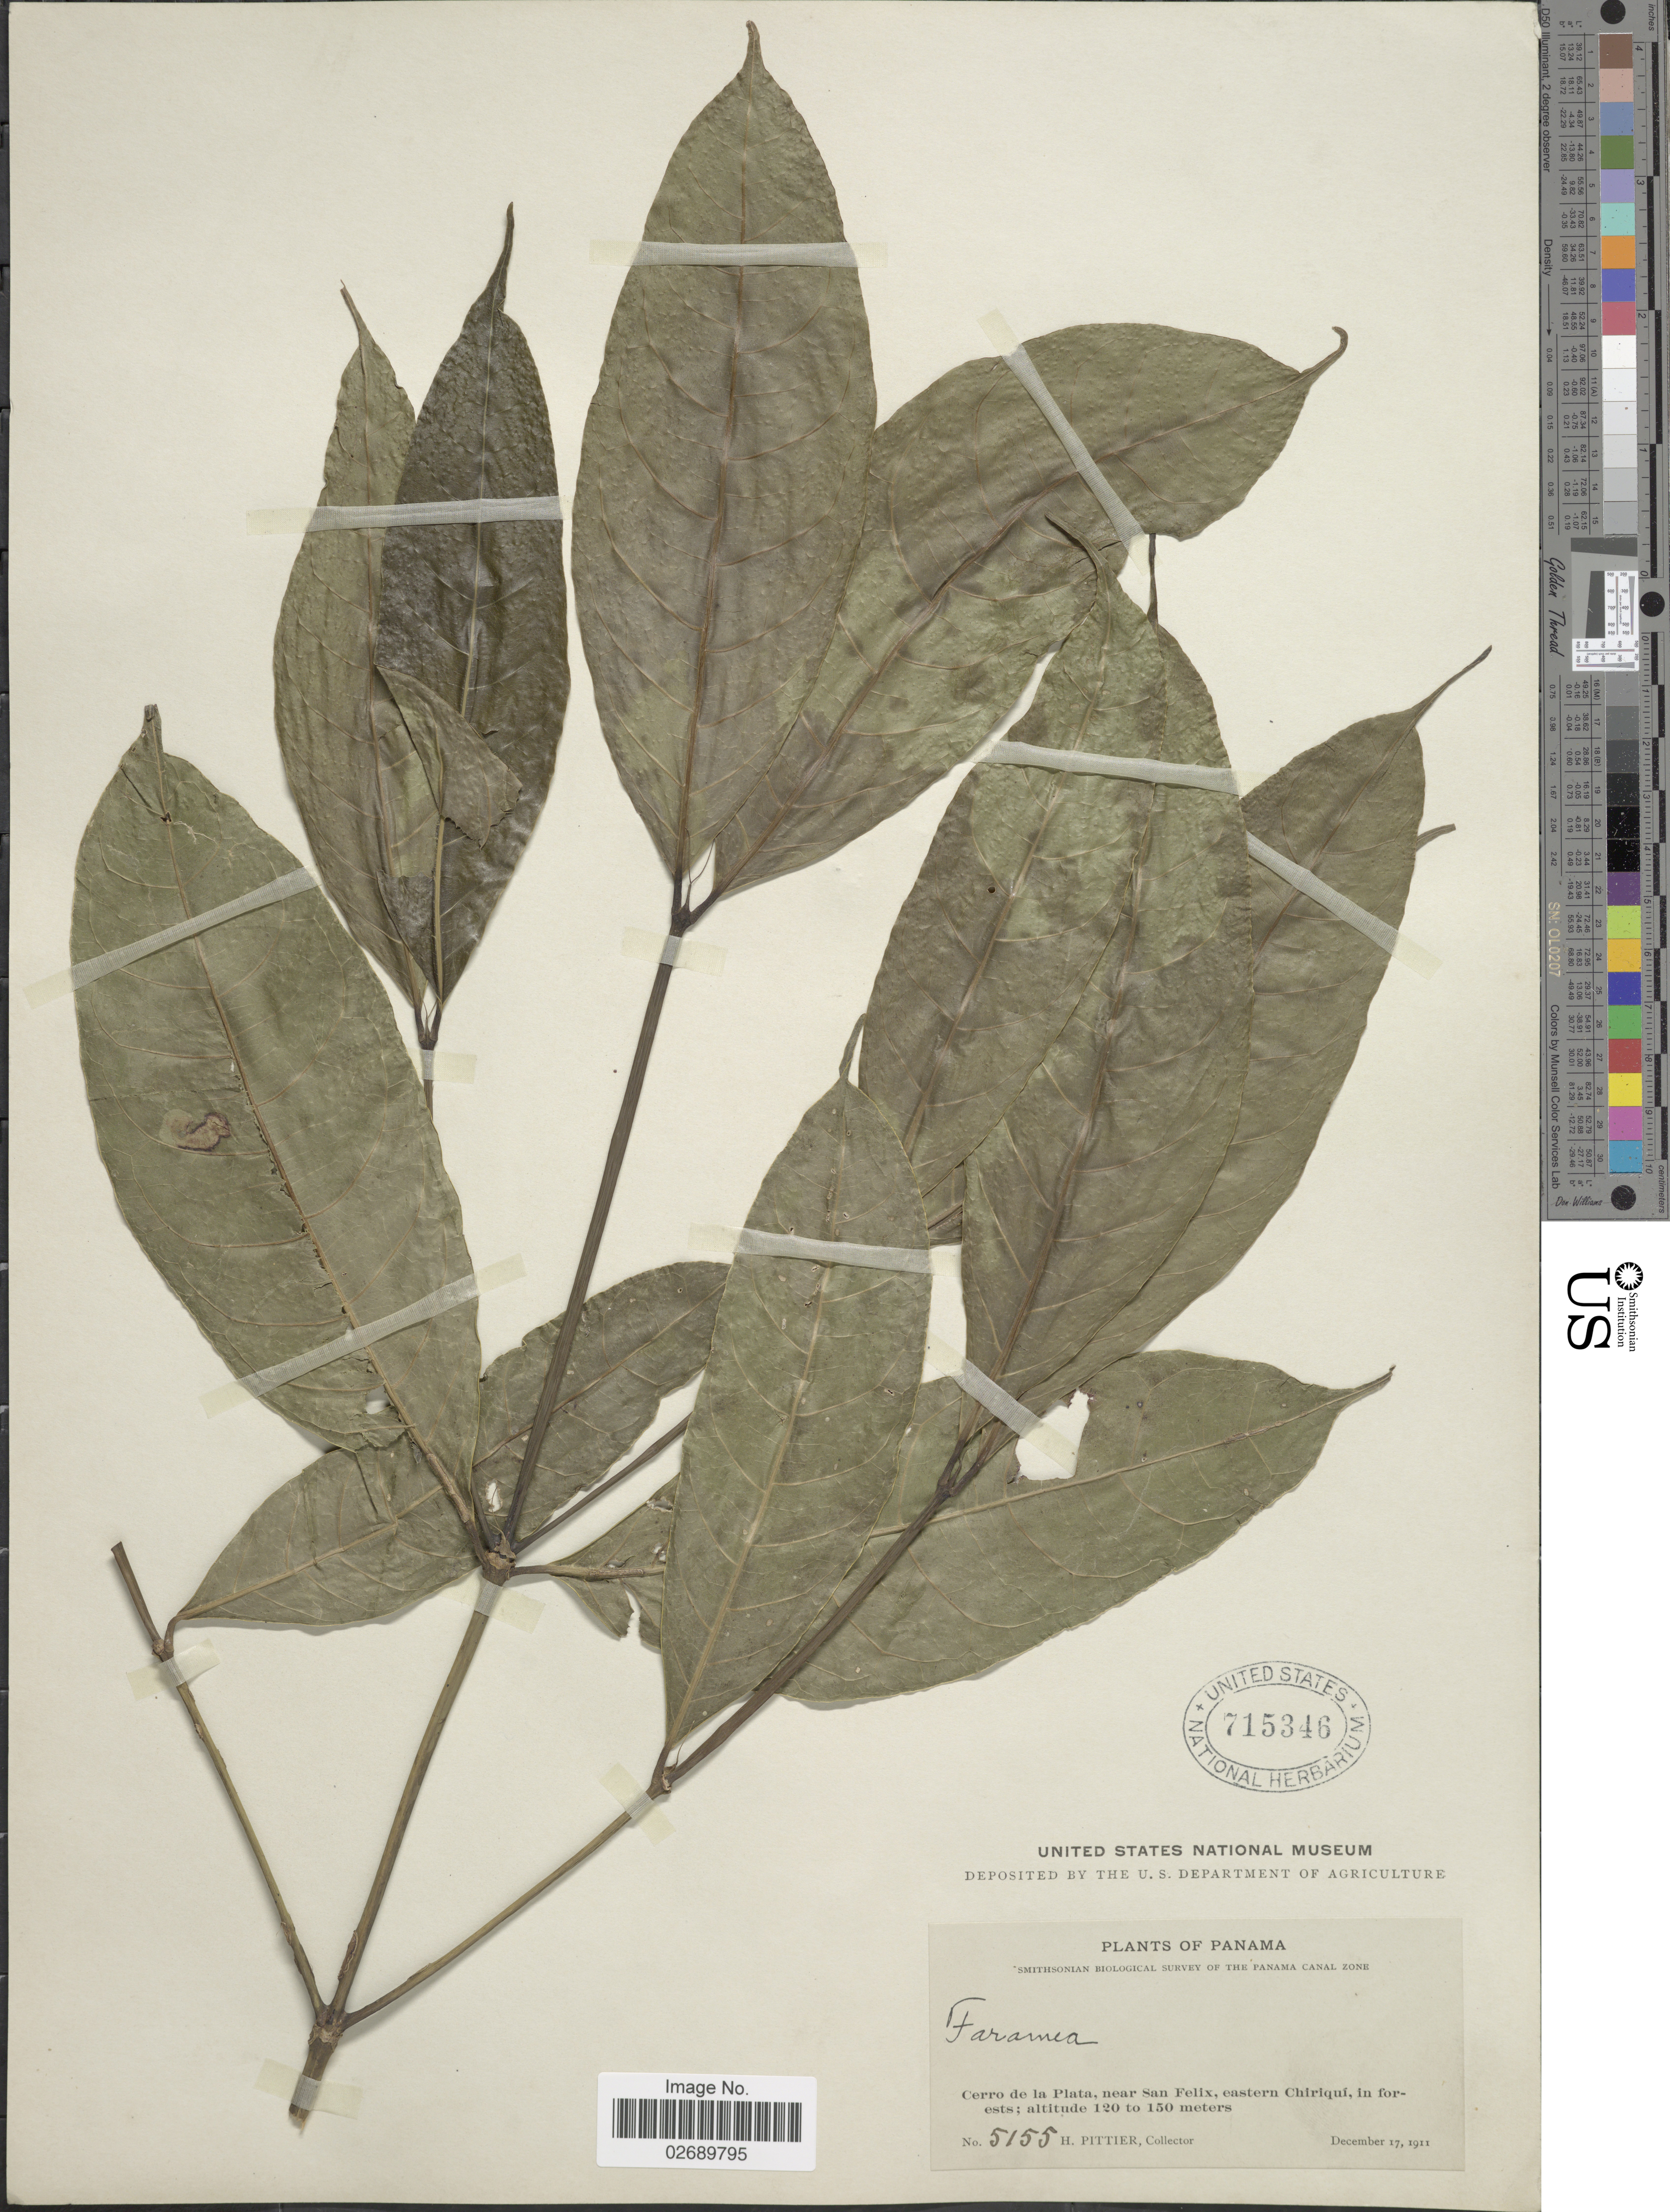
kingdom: Plantae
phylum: Tracheophyta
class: Magnoliopsida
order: Gentianales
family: Rubiaceae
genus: Faramea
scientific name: Faramea occidentalis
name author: (L.) A. Rich.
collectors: H. F. Pittier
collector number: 5155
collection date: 1911-12-17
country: Panama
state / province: Chiriqui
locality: Cerro de la Plata, near San Felix, eastern Chiriqui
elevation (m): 120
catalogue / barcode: US 715346